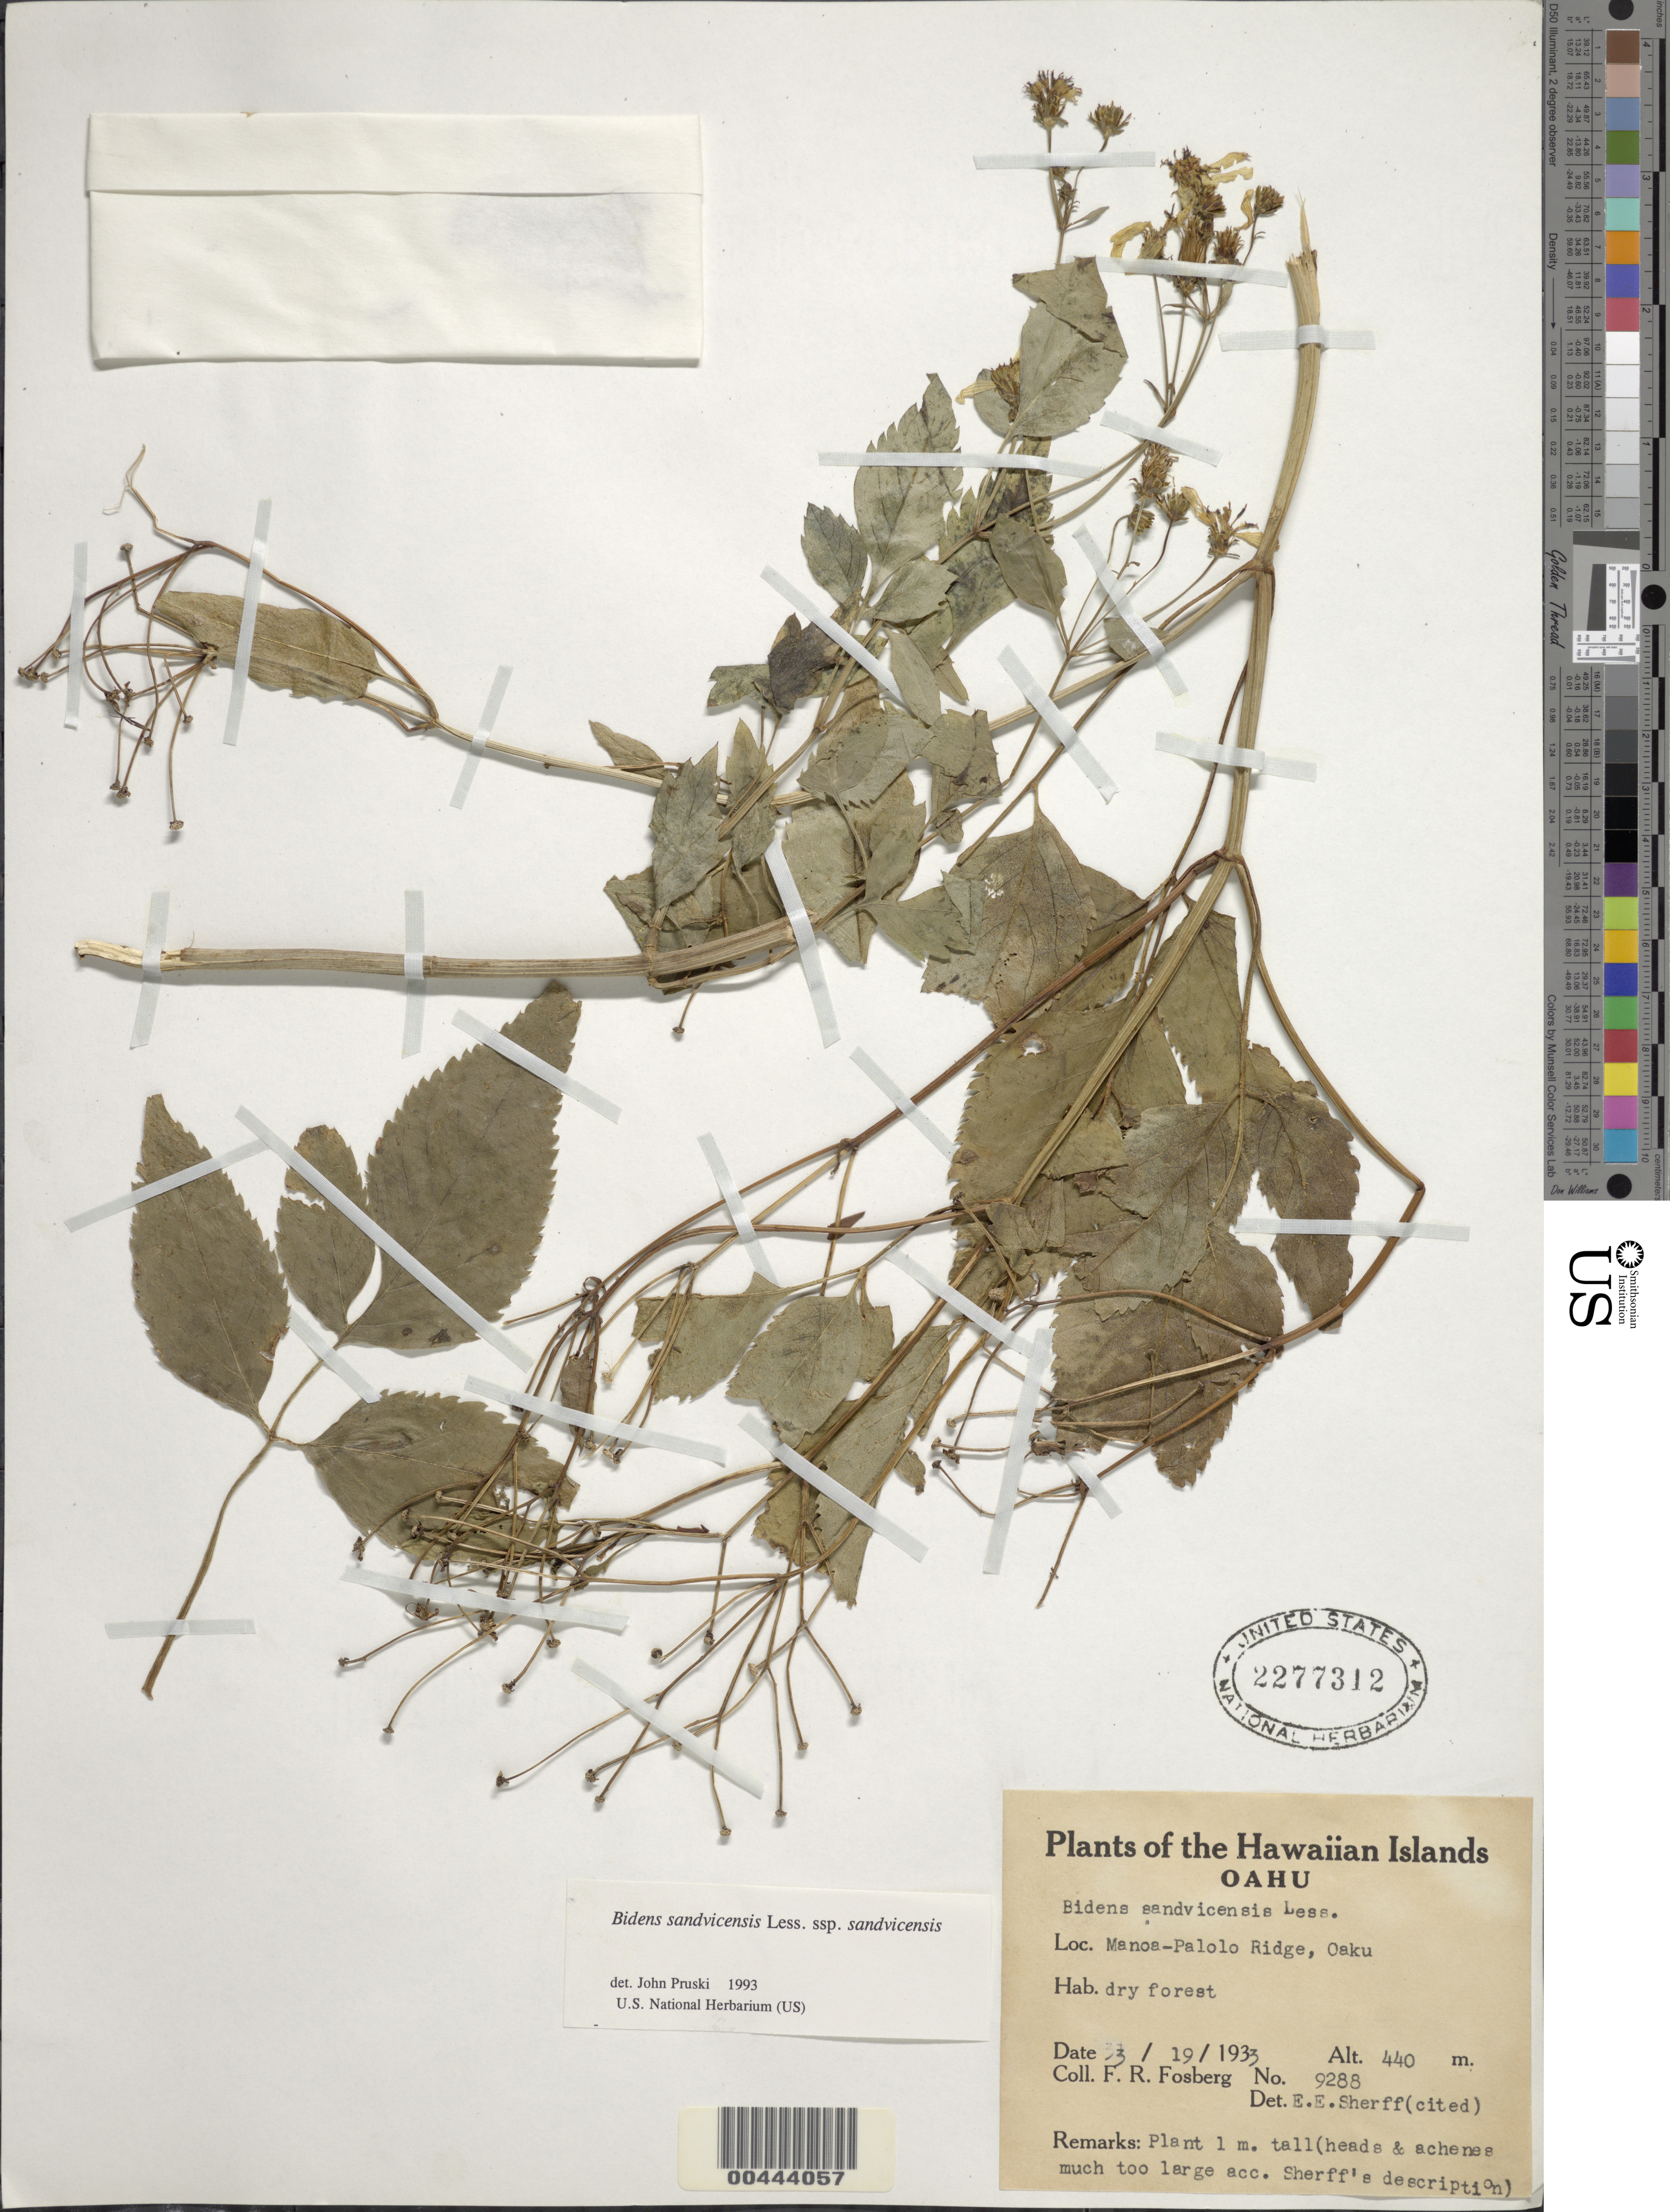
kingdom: Plantae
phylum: Tracheophyta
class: Magnoliopsida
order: Asterales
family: Asteraceae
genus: Bidens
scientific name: Bidens sandvicensis subsp. sandvicensis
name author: Less.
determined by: Pruski, J. F.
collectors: F. R. Fosberg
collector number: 9288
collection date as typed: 19 Mar 1933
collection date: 1933-03-19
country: United States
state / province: Hawaii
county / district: Honolulu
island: Oahu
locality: Manoa-Palolo Ridge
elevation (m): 440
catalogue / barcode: US 2277312